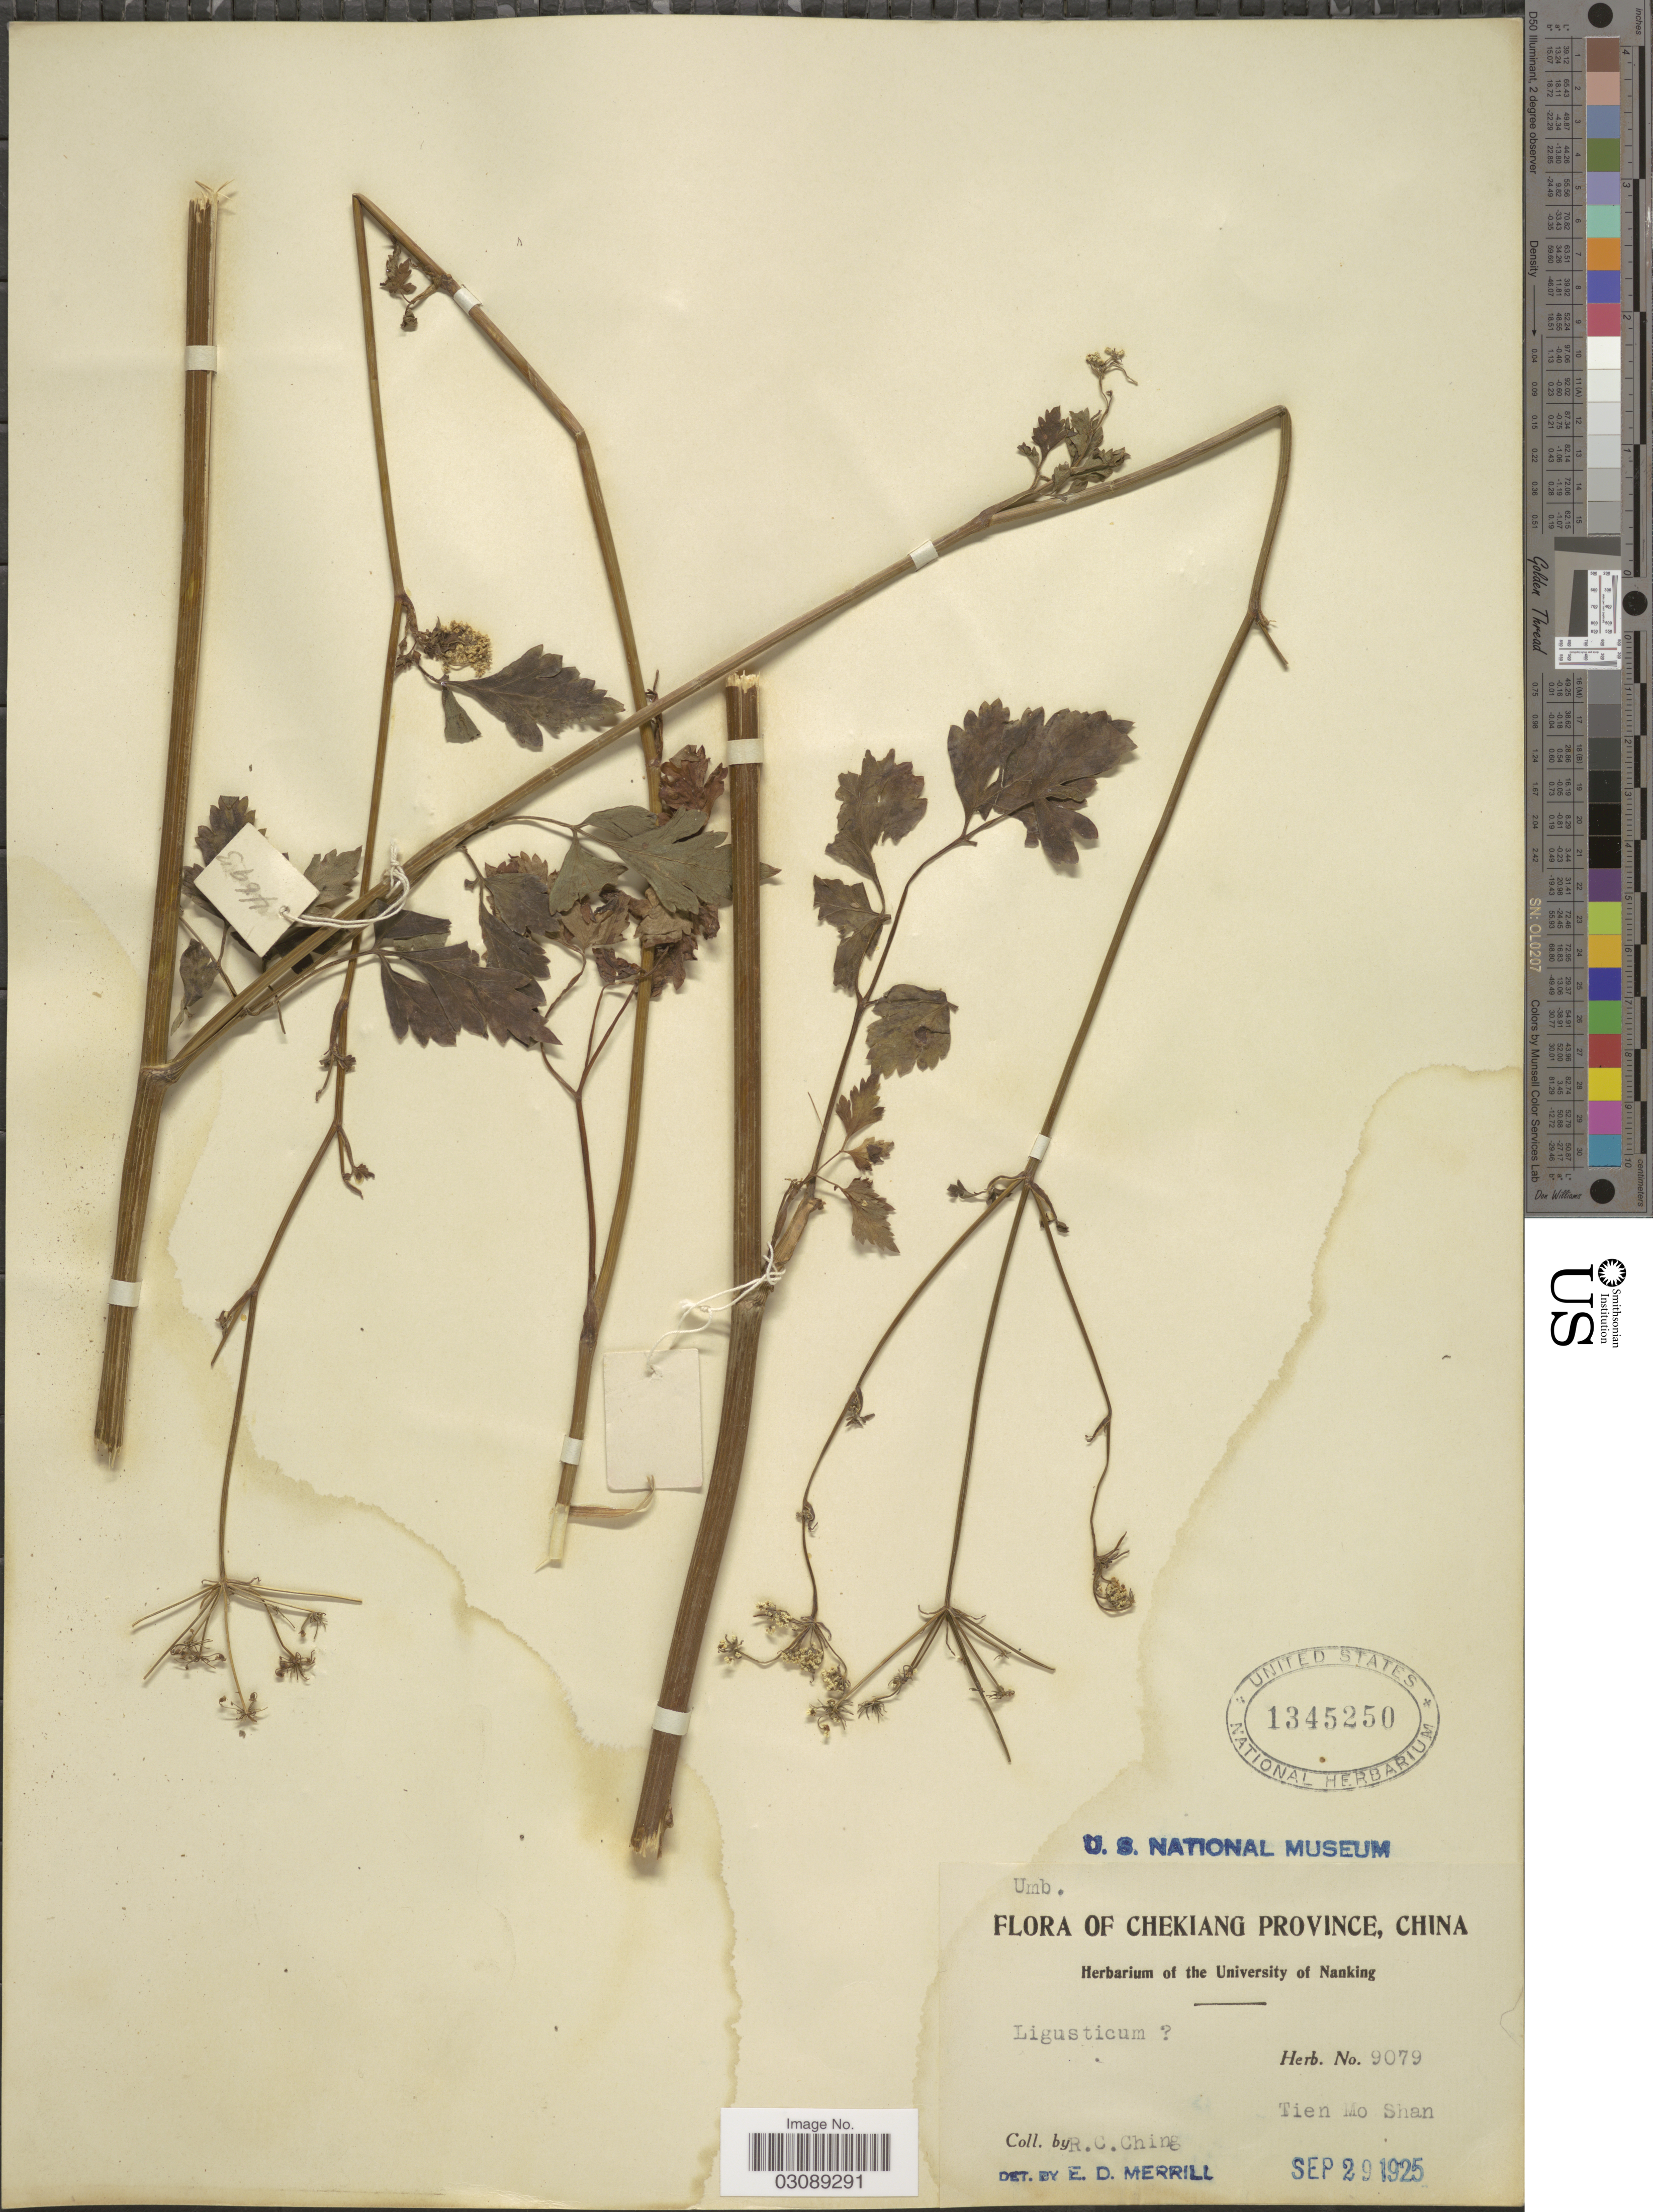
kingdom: Plantae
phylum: Tracheophyta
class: Magnoliopsida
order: Apiales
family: Apiaceae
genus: Ligusticum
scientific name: Ligusticum sp.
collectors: R. C. Ching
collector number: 9079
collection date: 1925-09-29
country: China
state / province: Zhejiang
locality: Chekiang Province. Tien Mo Shan.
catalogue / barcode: US 1345250